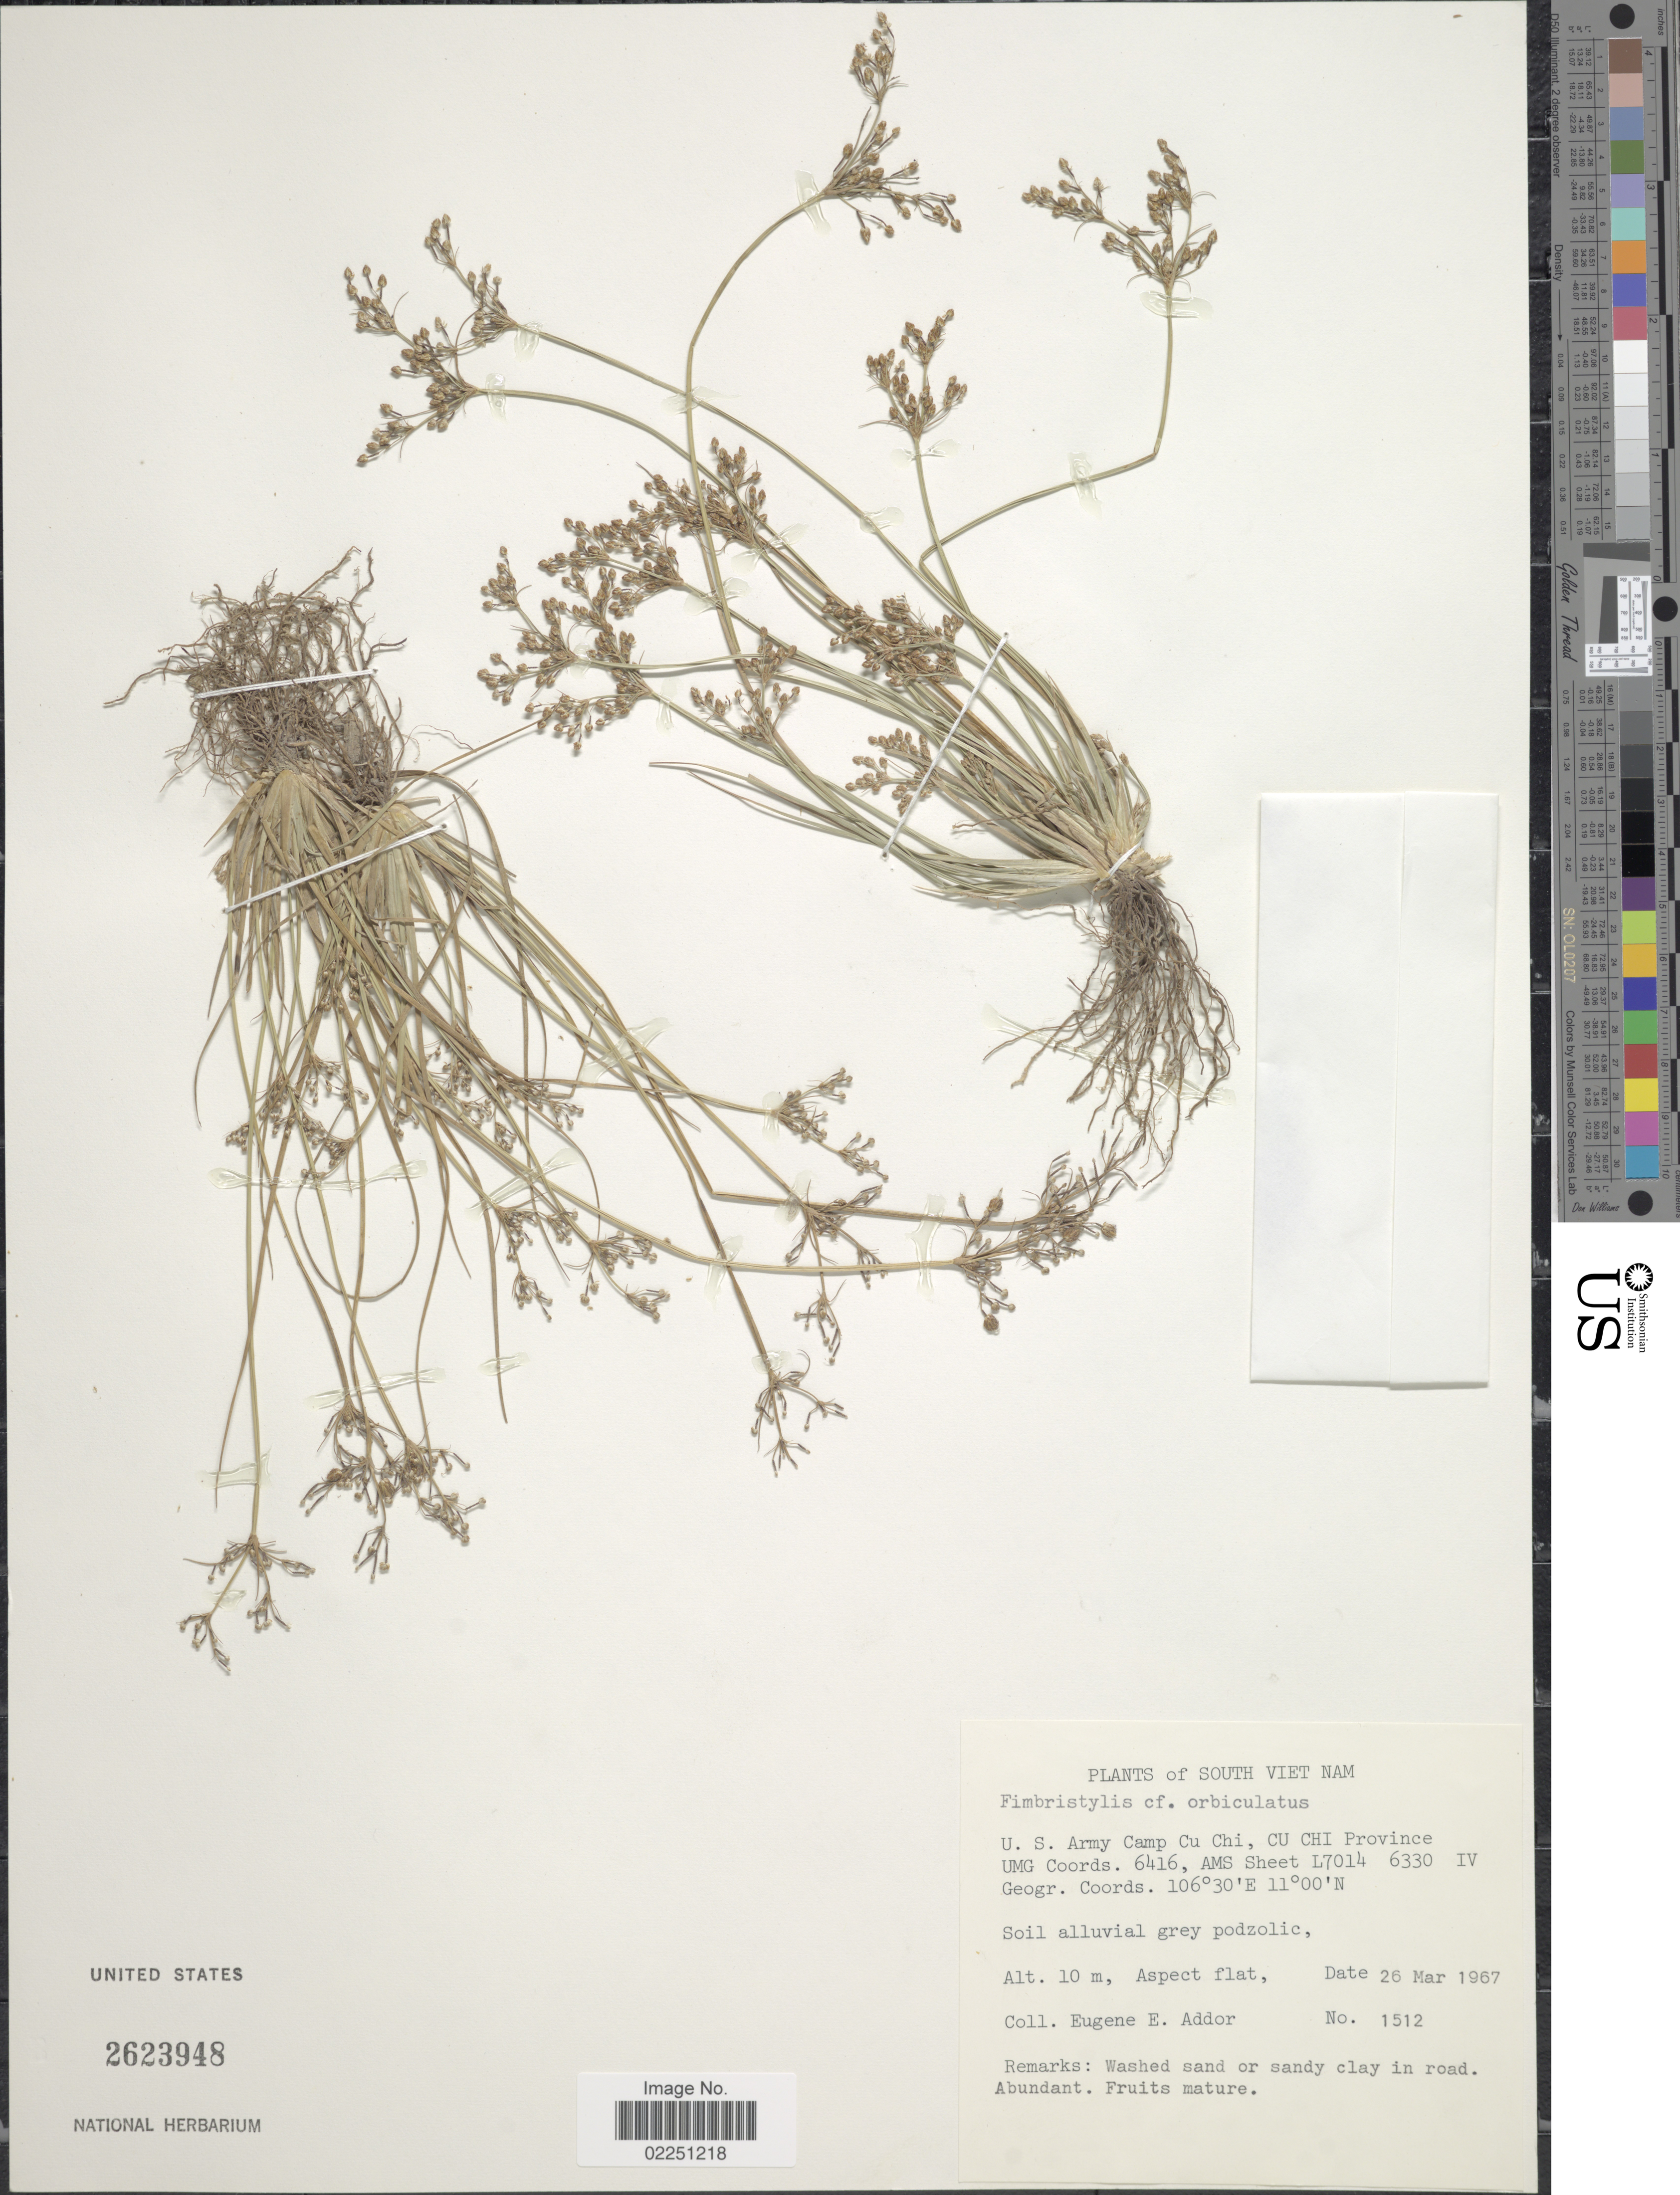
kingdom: Plantae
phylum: Tracheophyta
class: Liliopsida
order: Poales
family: Cyperaceae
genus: Fimbristylis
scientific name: Fimbristylis littoralis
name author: Gaudich.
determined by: Strong, Mark T., (BOT), Smithsonian Institution - National Museum of Natural History (UNITED STATES)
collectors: E. E. Addor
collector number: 1512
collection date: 1967-03-26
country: Vietnam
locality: South Viet Nam. U.S. Army Camp Cu Chi, Cu Chi Province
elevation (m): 10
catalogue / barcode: US 2623948